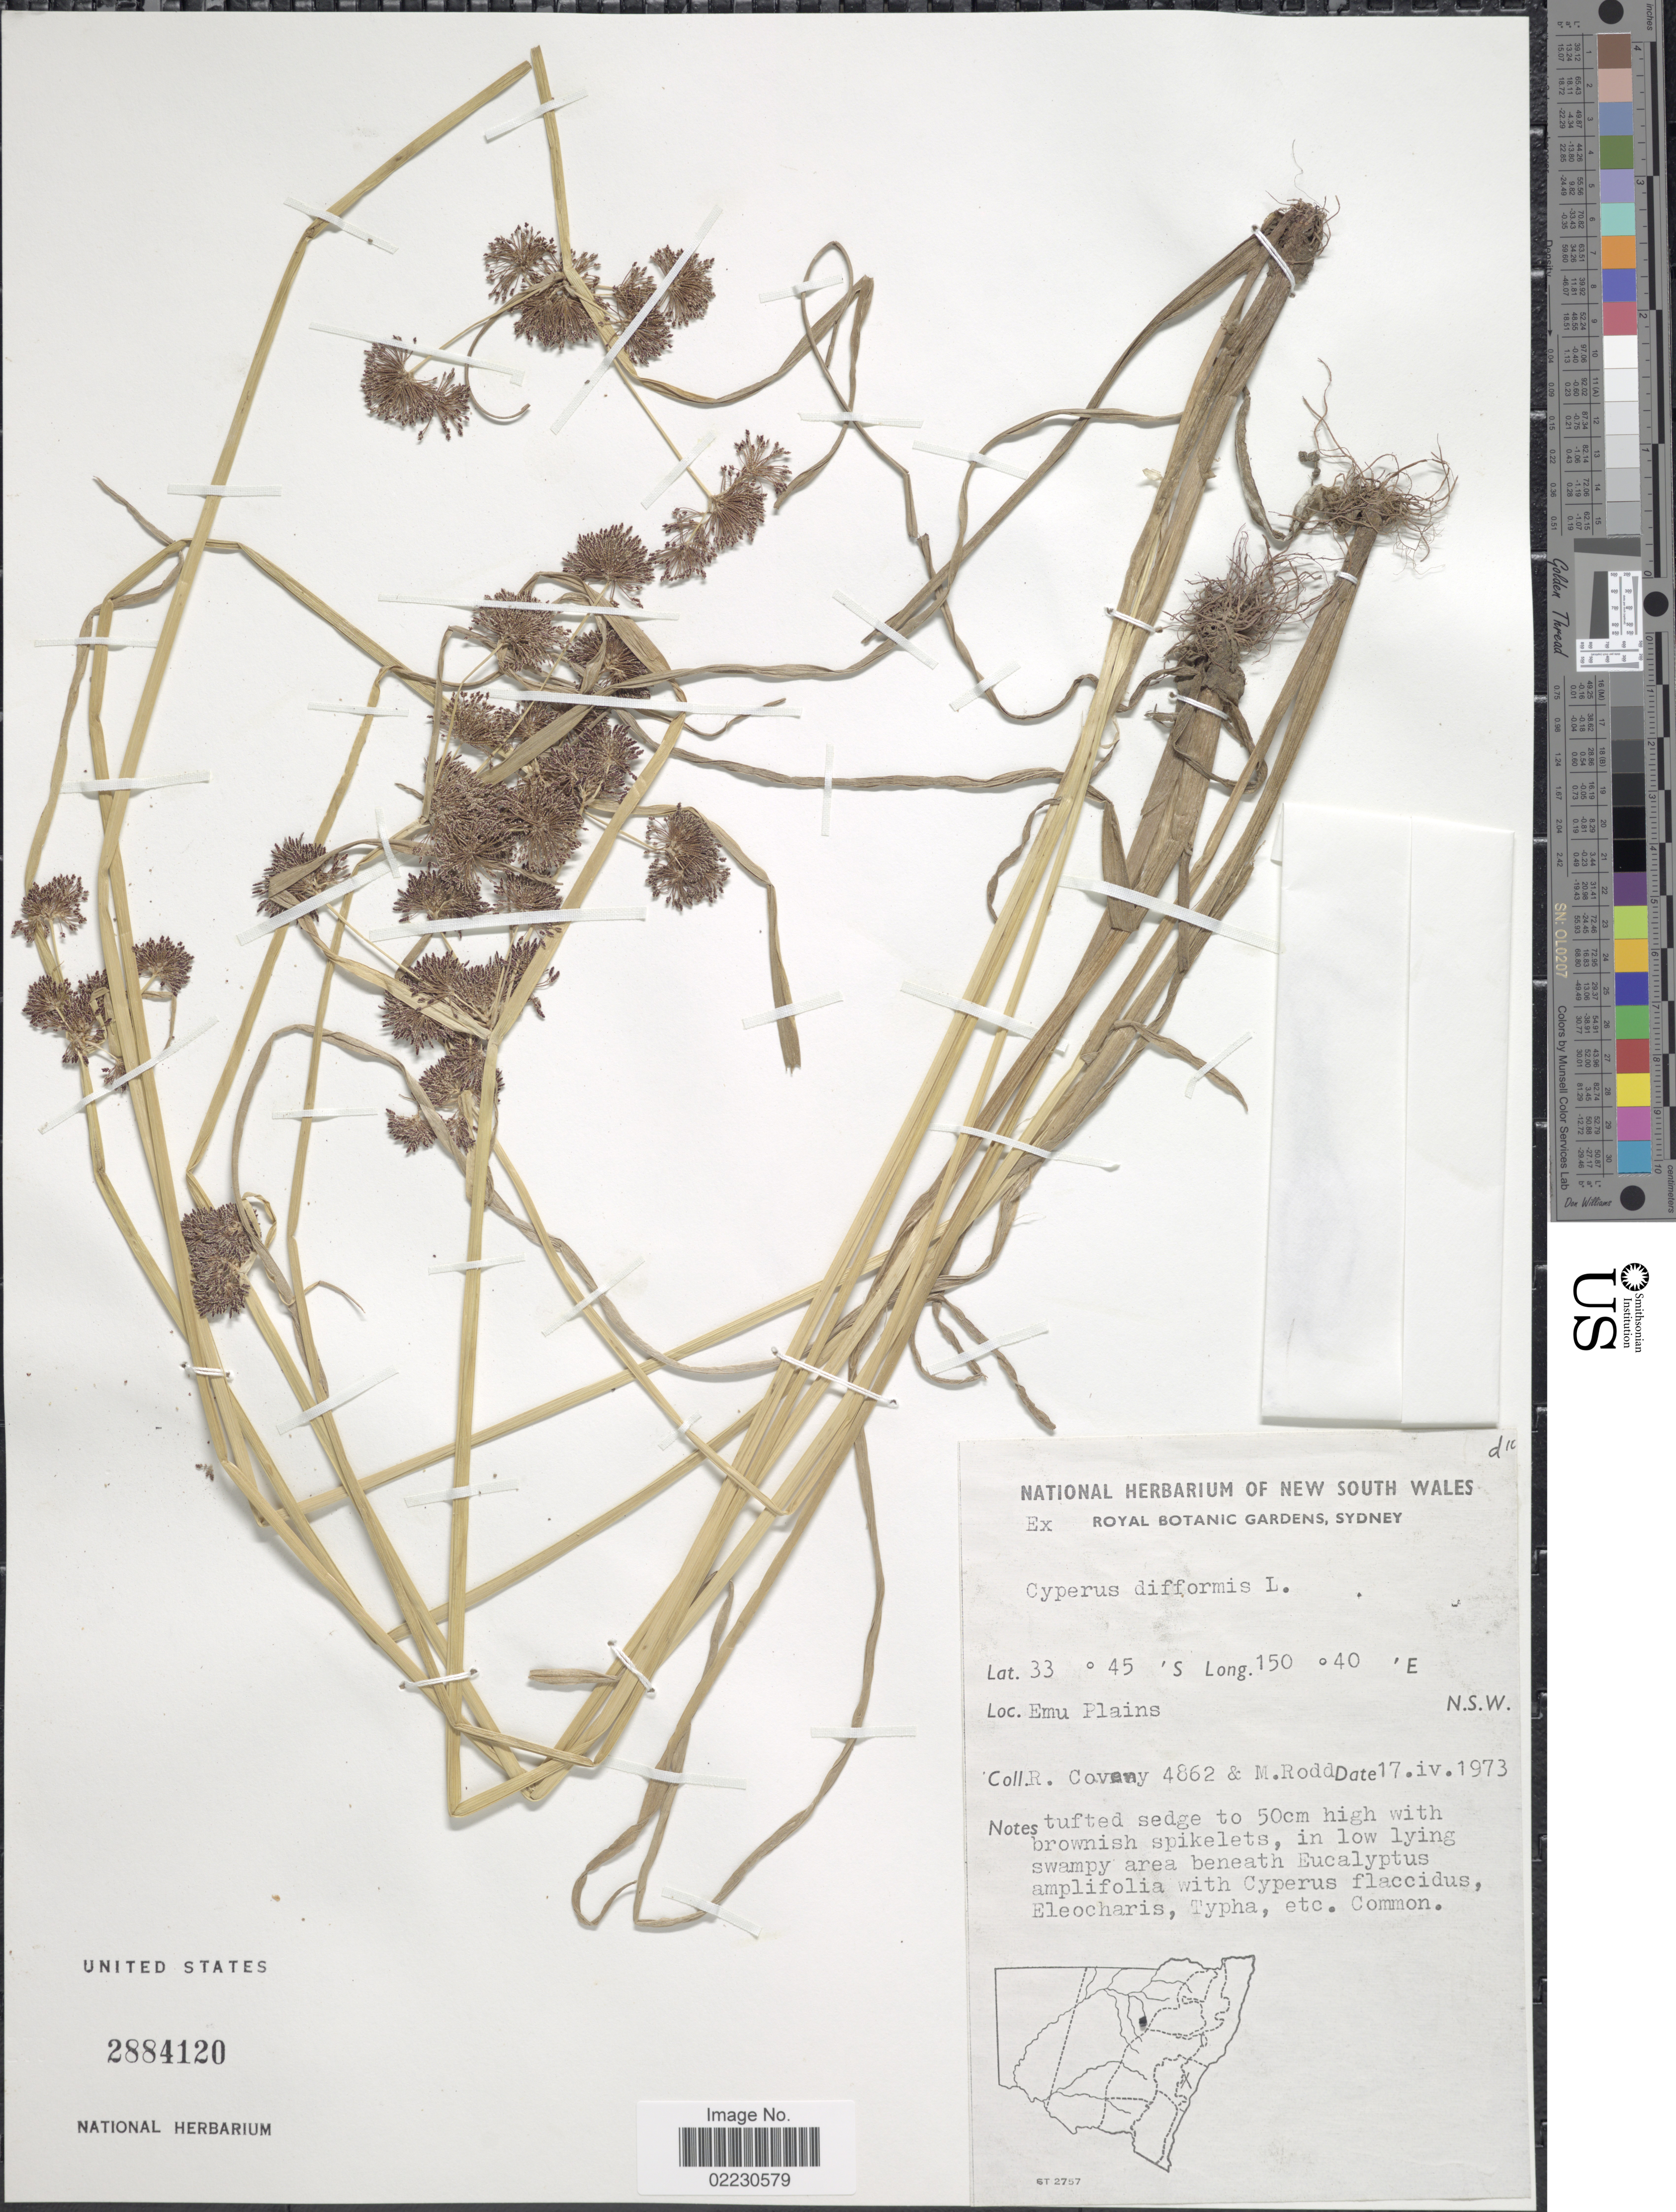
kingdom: Plantae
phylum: Tracheophyta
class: Liliopsida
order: Poales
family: Cyperaceae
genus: Cyperus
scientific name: Cyperus difformis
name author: L.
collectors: R. Coveny & M. Rodd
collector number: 4862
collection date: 1973-04-17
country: Australia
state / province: New South Wales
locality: Emu Plains N.S.W.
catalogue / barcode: US 2884120